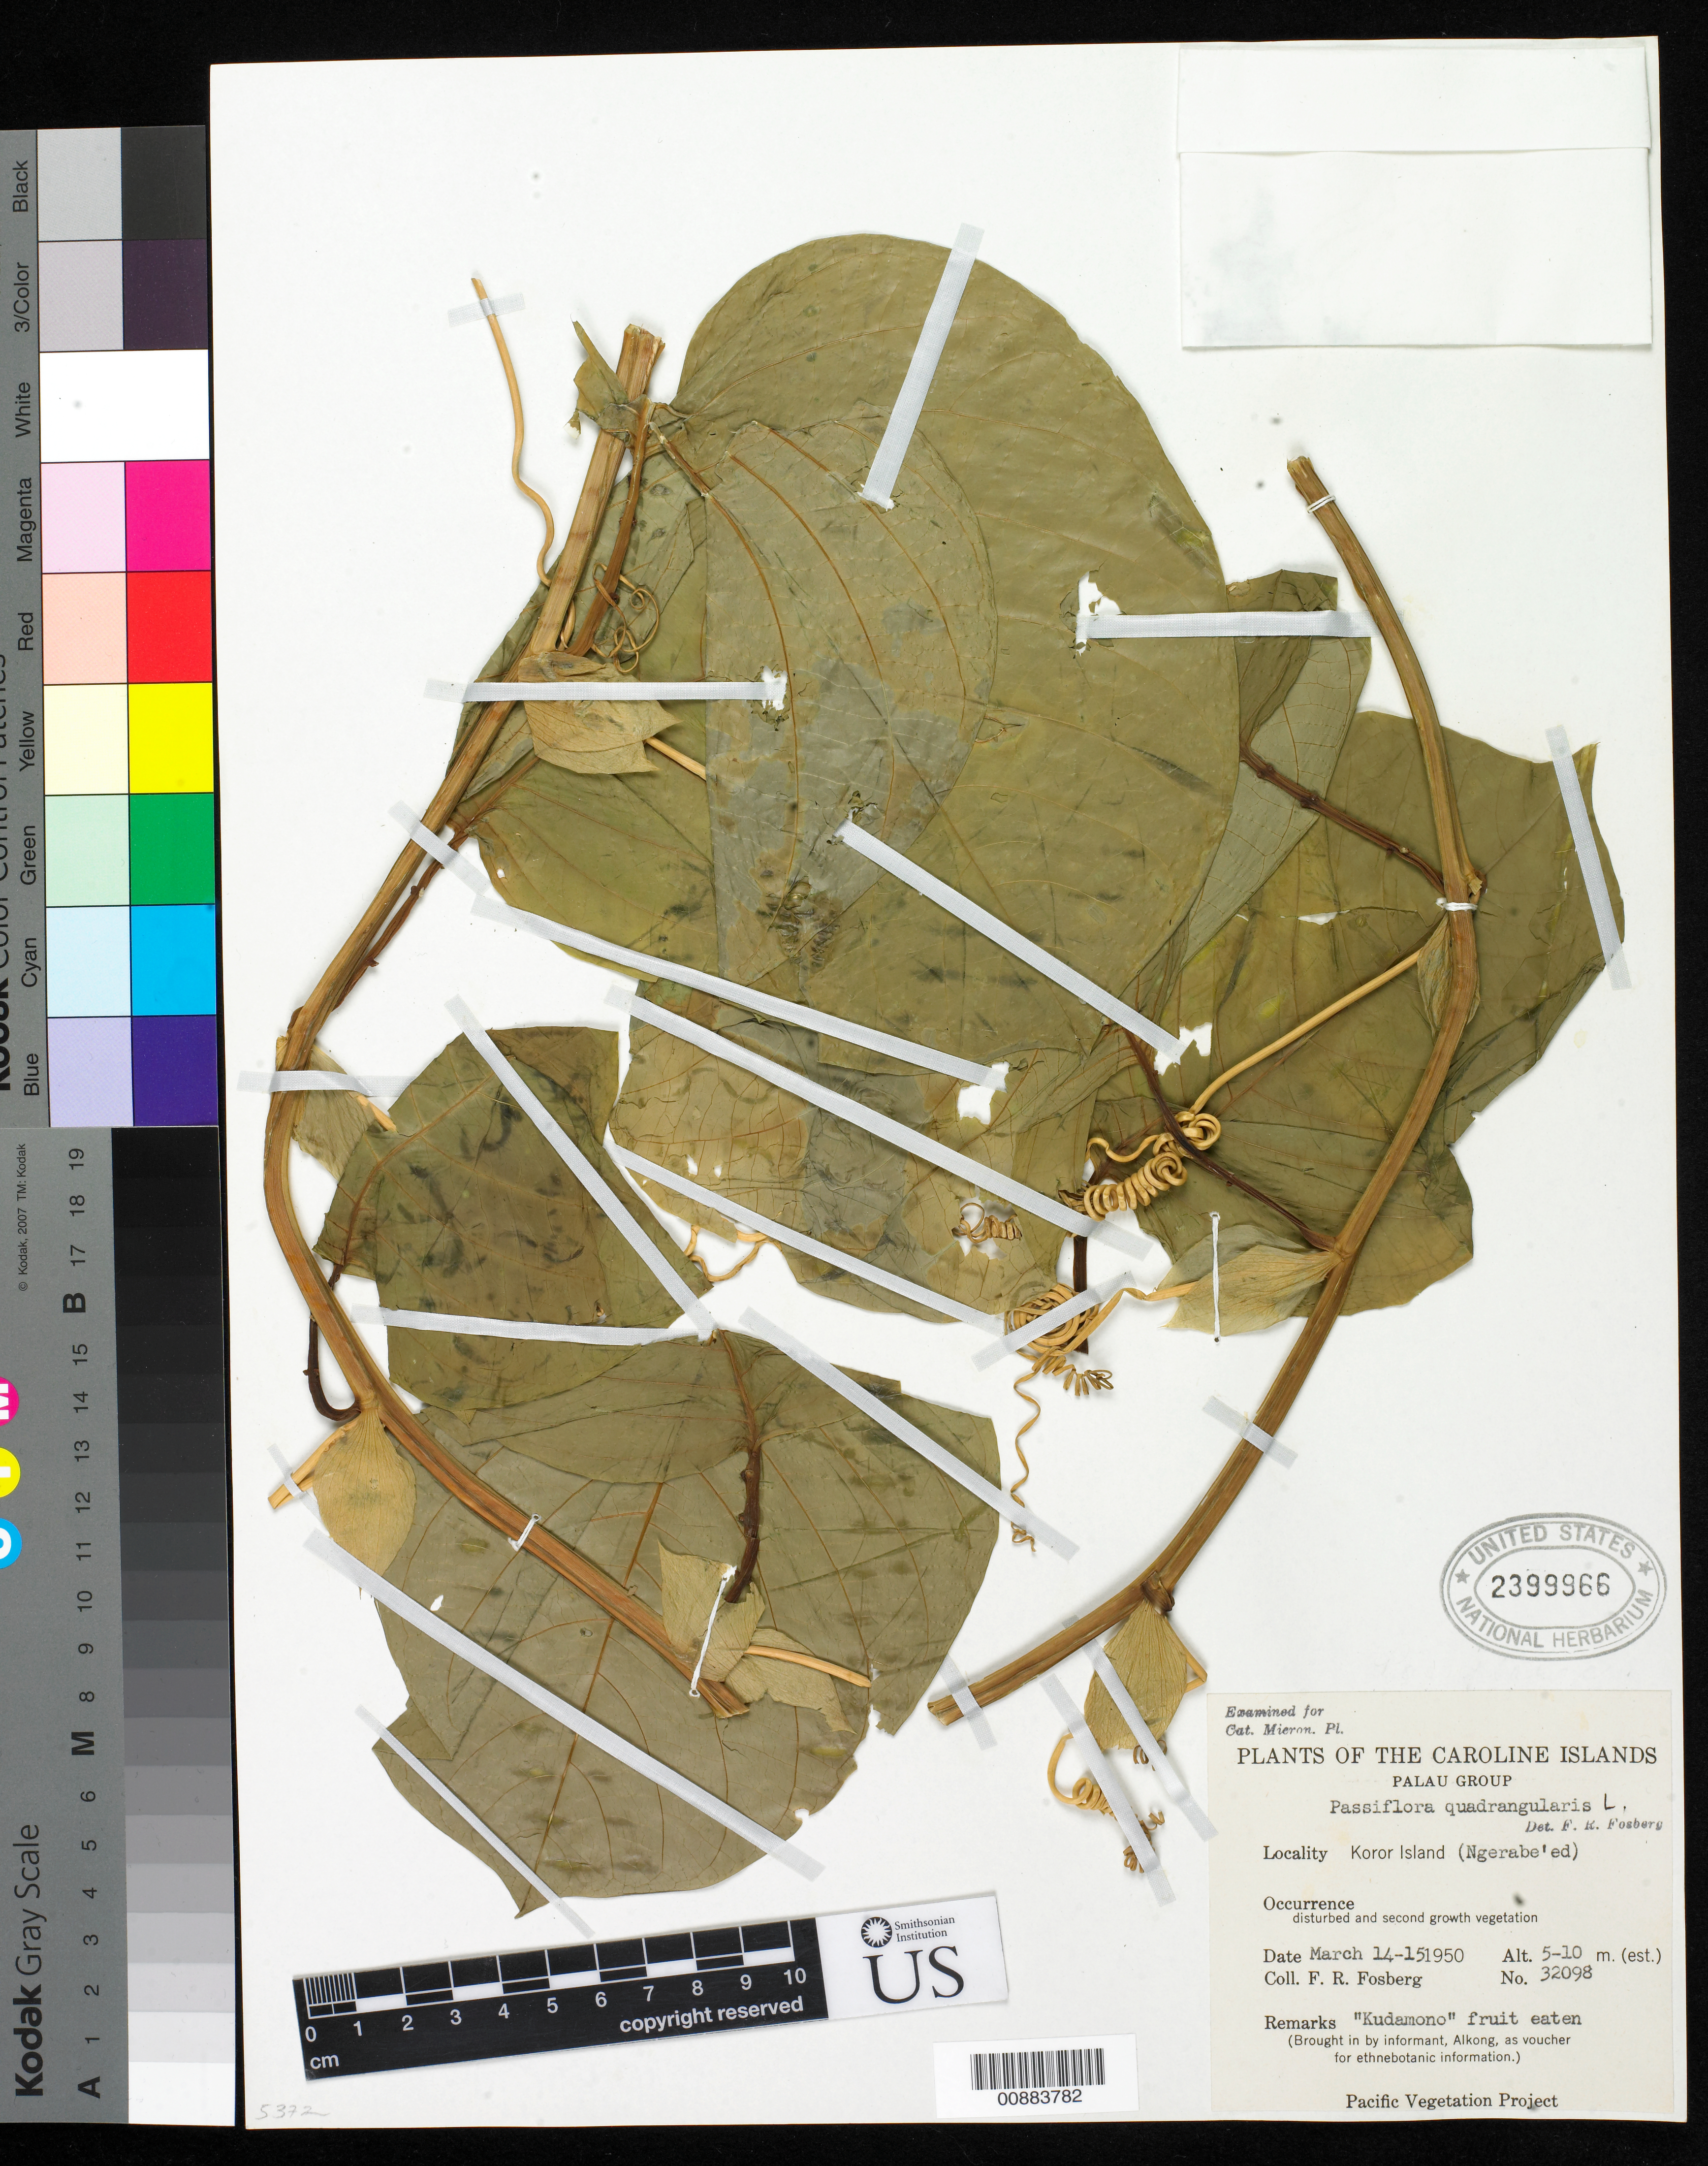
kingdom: Plantae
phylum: Tracheophyta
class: Magnoliopsida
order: Malpighiales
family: Passifloraceae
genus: Passiflora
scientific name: Passiflora quadrangularis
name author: L.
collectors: F. R. Fosberg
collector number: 32098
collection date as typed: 08 Jan 1952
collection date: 1952-01-08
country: Marshall Islands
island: Wotje Atoll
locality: Loj Islet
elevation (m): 1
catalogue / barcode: US 2399966